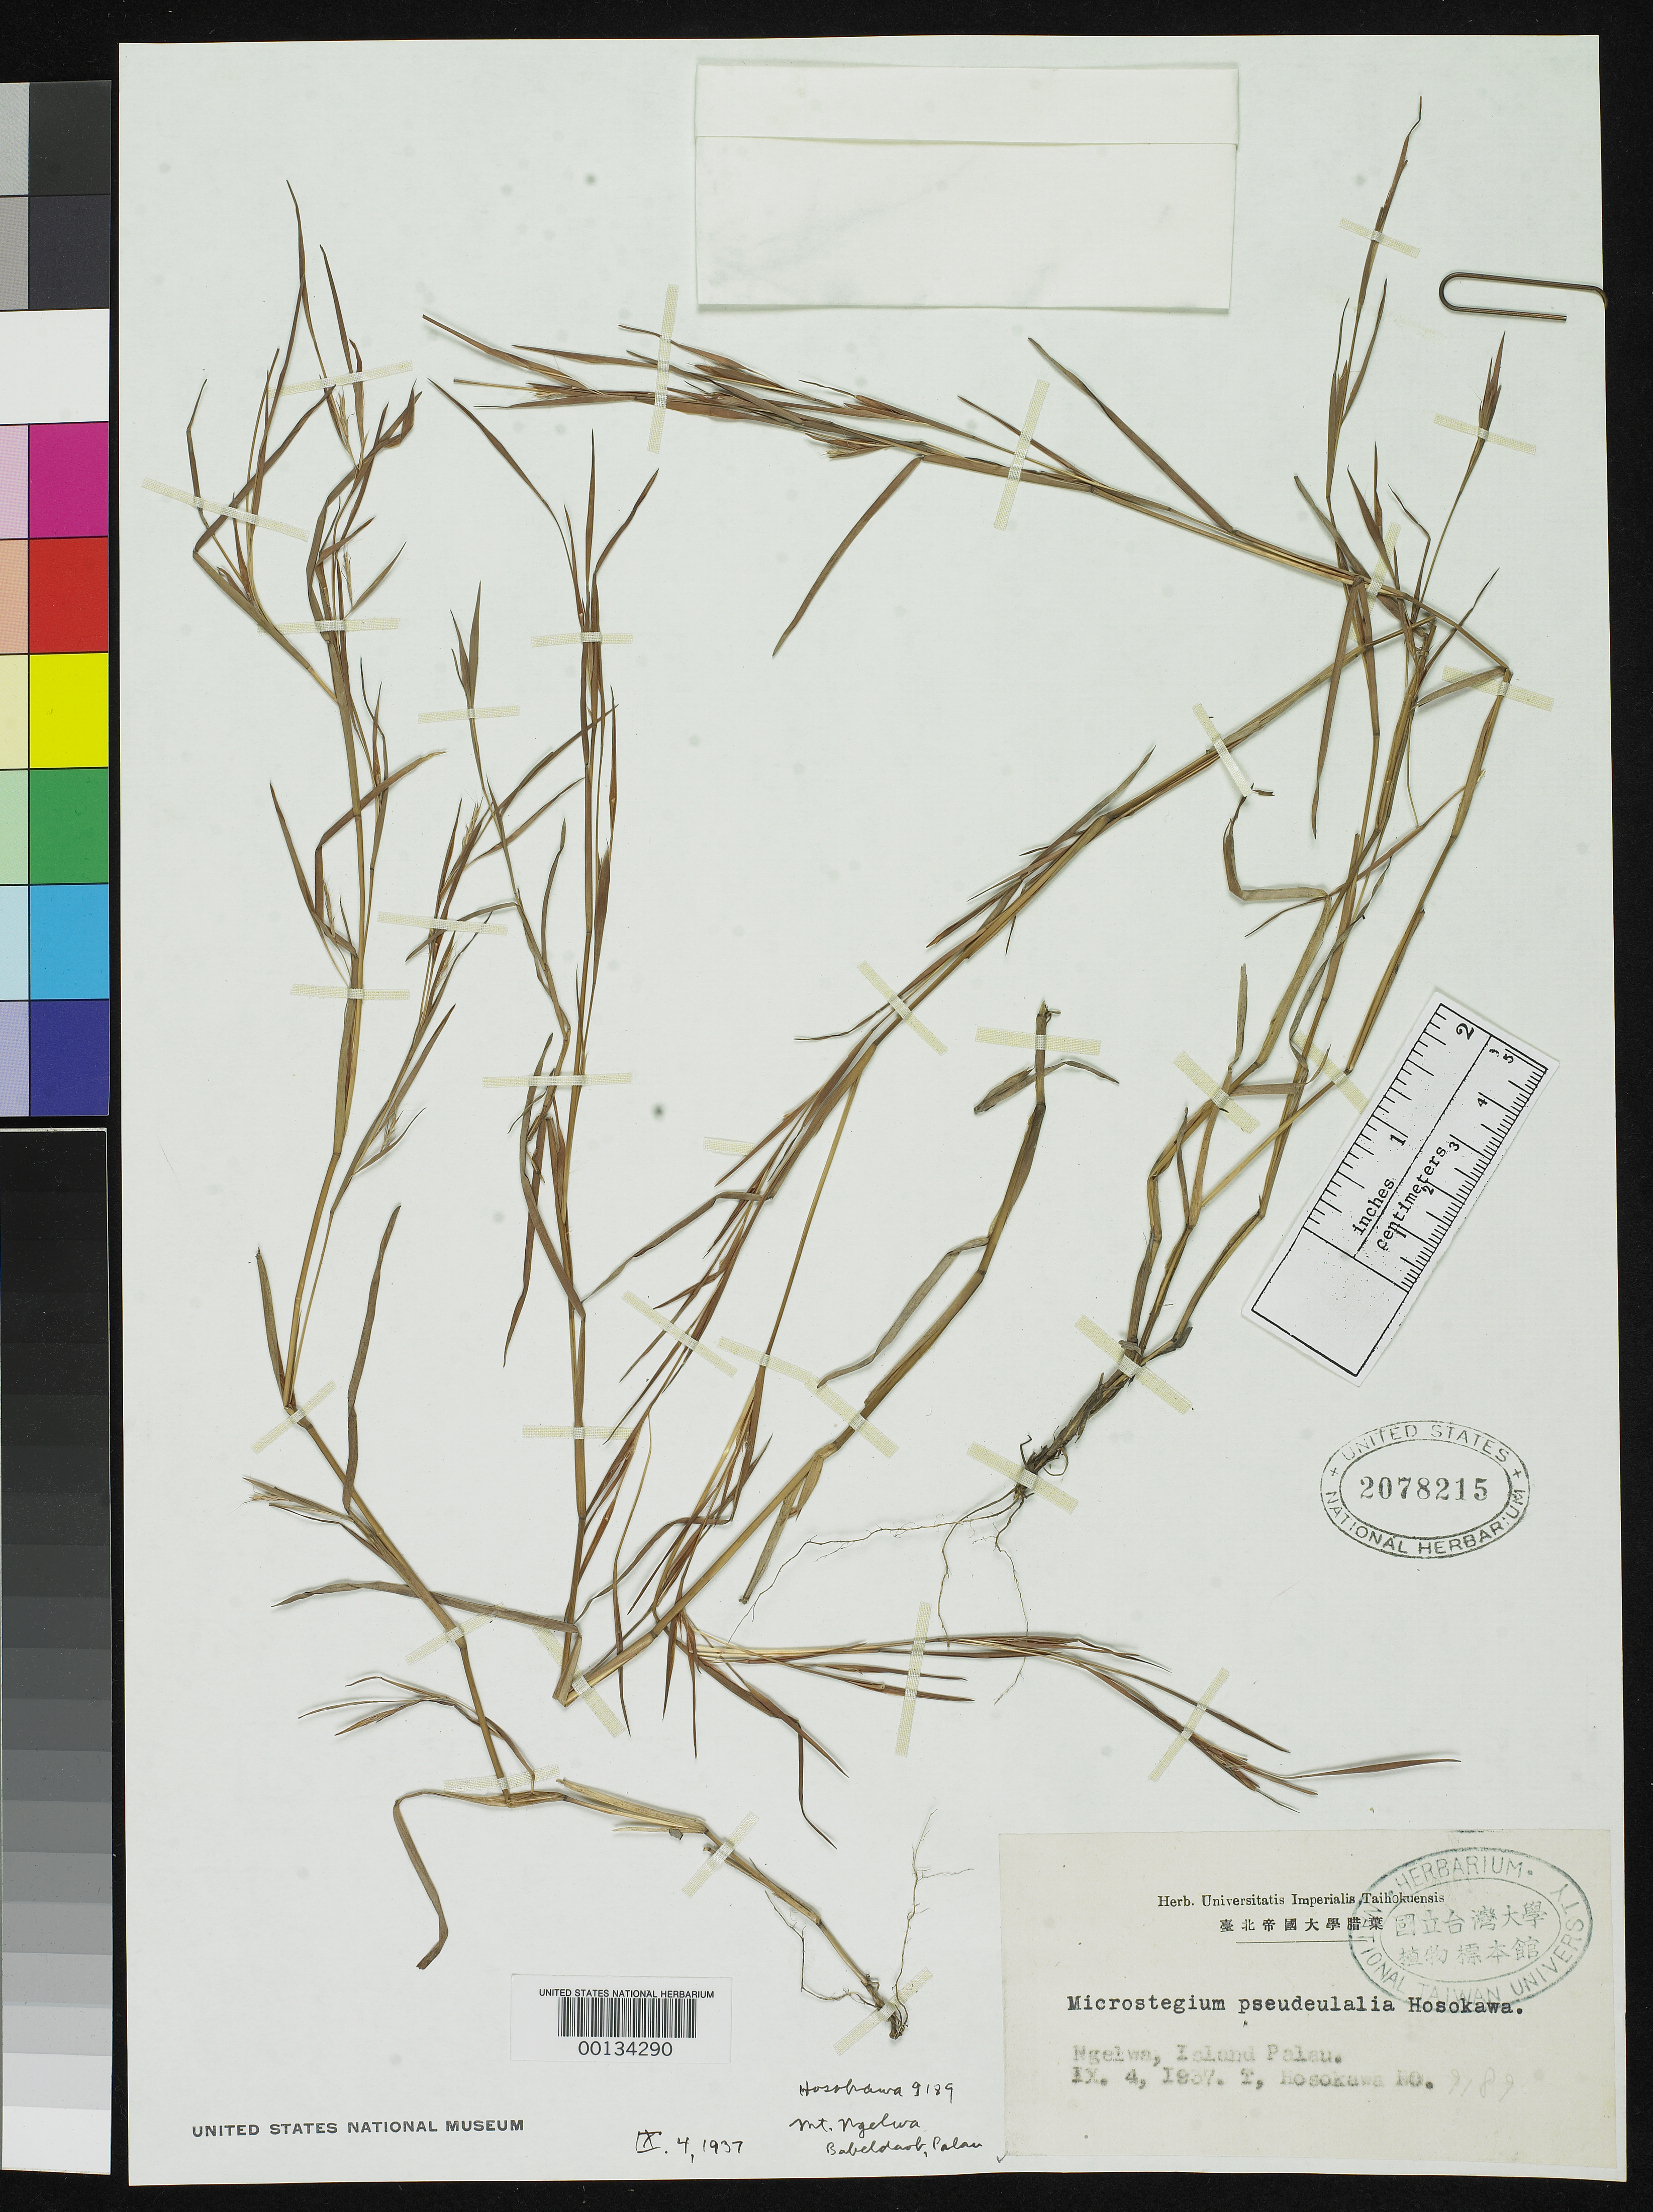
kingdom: Plantae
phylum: Tracheophyta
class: Liliopsida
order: Poales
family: Poaceae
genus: Microstegium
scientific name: Microstegium pseudeulalia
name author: Hosok.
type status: Isotype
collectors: T. Hosokawa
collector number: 9189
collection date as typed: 04 Sep 1937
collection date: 1937-09-04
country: Palau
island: Babeldaob [Babelthuap]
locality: At summit Mt. Ngelwa near Aimion.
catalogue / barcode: US 2078215